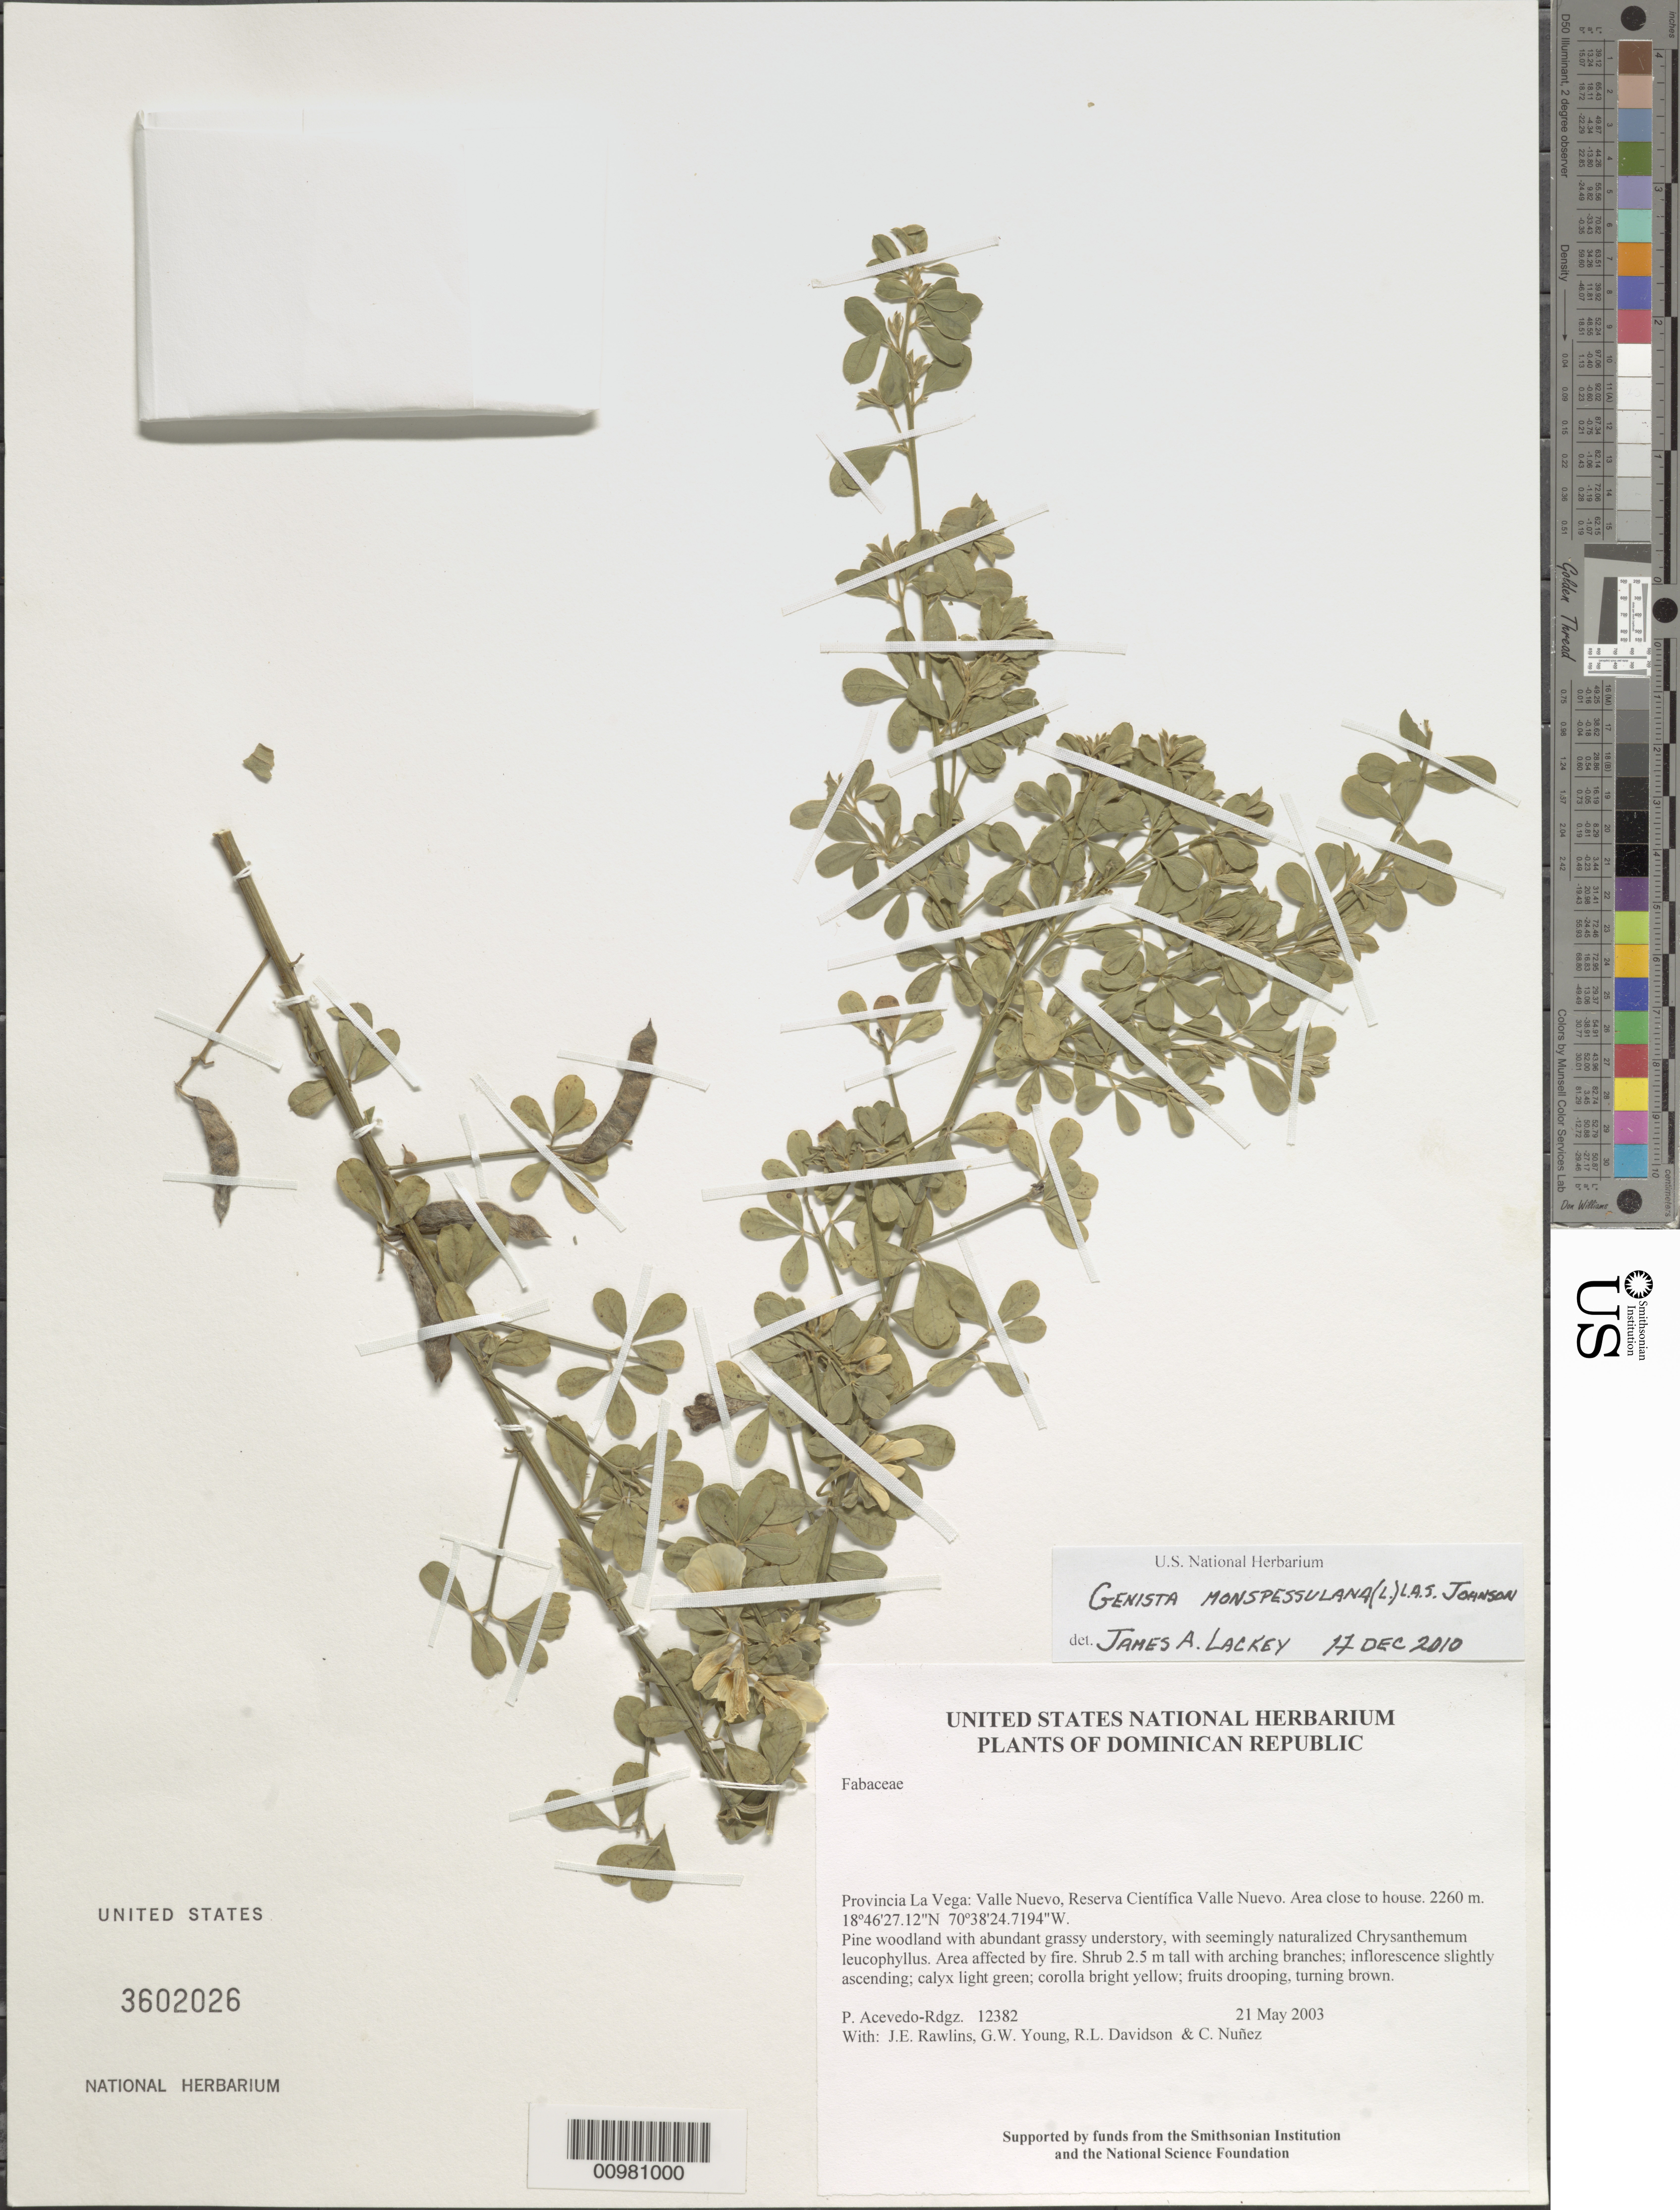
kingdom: Plantae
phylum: Tracheophyta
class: Magnoliopsida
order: Fabales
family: Fabaceae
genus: Genista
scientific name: Genista monspessulana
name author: (L.) L.A.S. Johnson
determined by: Lackey, James A.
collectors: P. Acevedo-Rodr., J. Rawlins, G. Young, R. Davidson & C. Nunez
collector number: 12382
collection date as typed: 21 May 2003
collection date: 2003-05-21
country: Dominican Republic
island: Hispaniola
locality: Provincia La Vega: Valle Nuevo, Reserva Científica Valle Nuevo. Area close to house.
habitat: Pine woodland with abundant grassy understory, with seemingly naturalized Chrysanthemum leucophyllus. Area affected by fire.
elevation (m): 2260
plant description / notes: US, K, MO, NY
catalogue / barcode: US 3602026